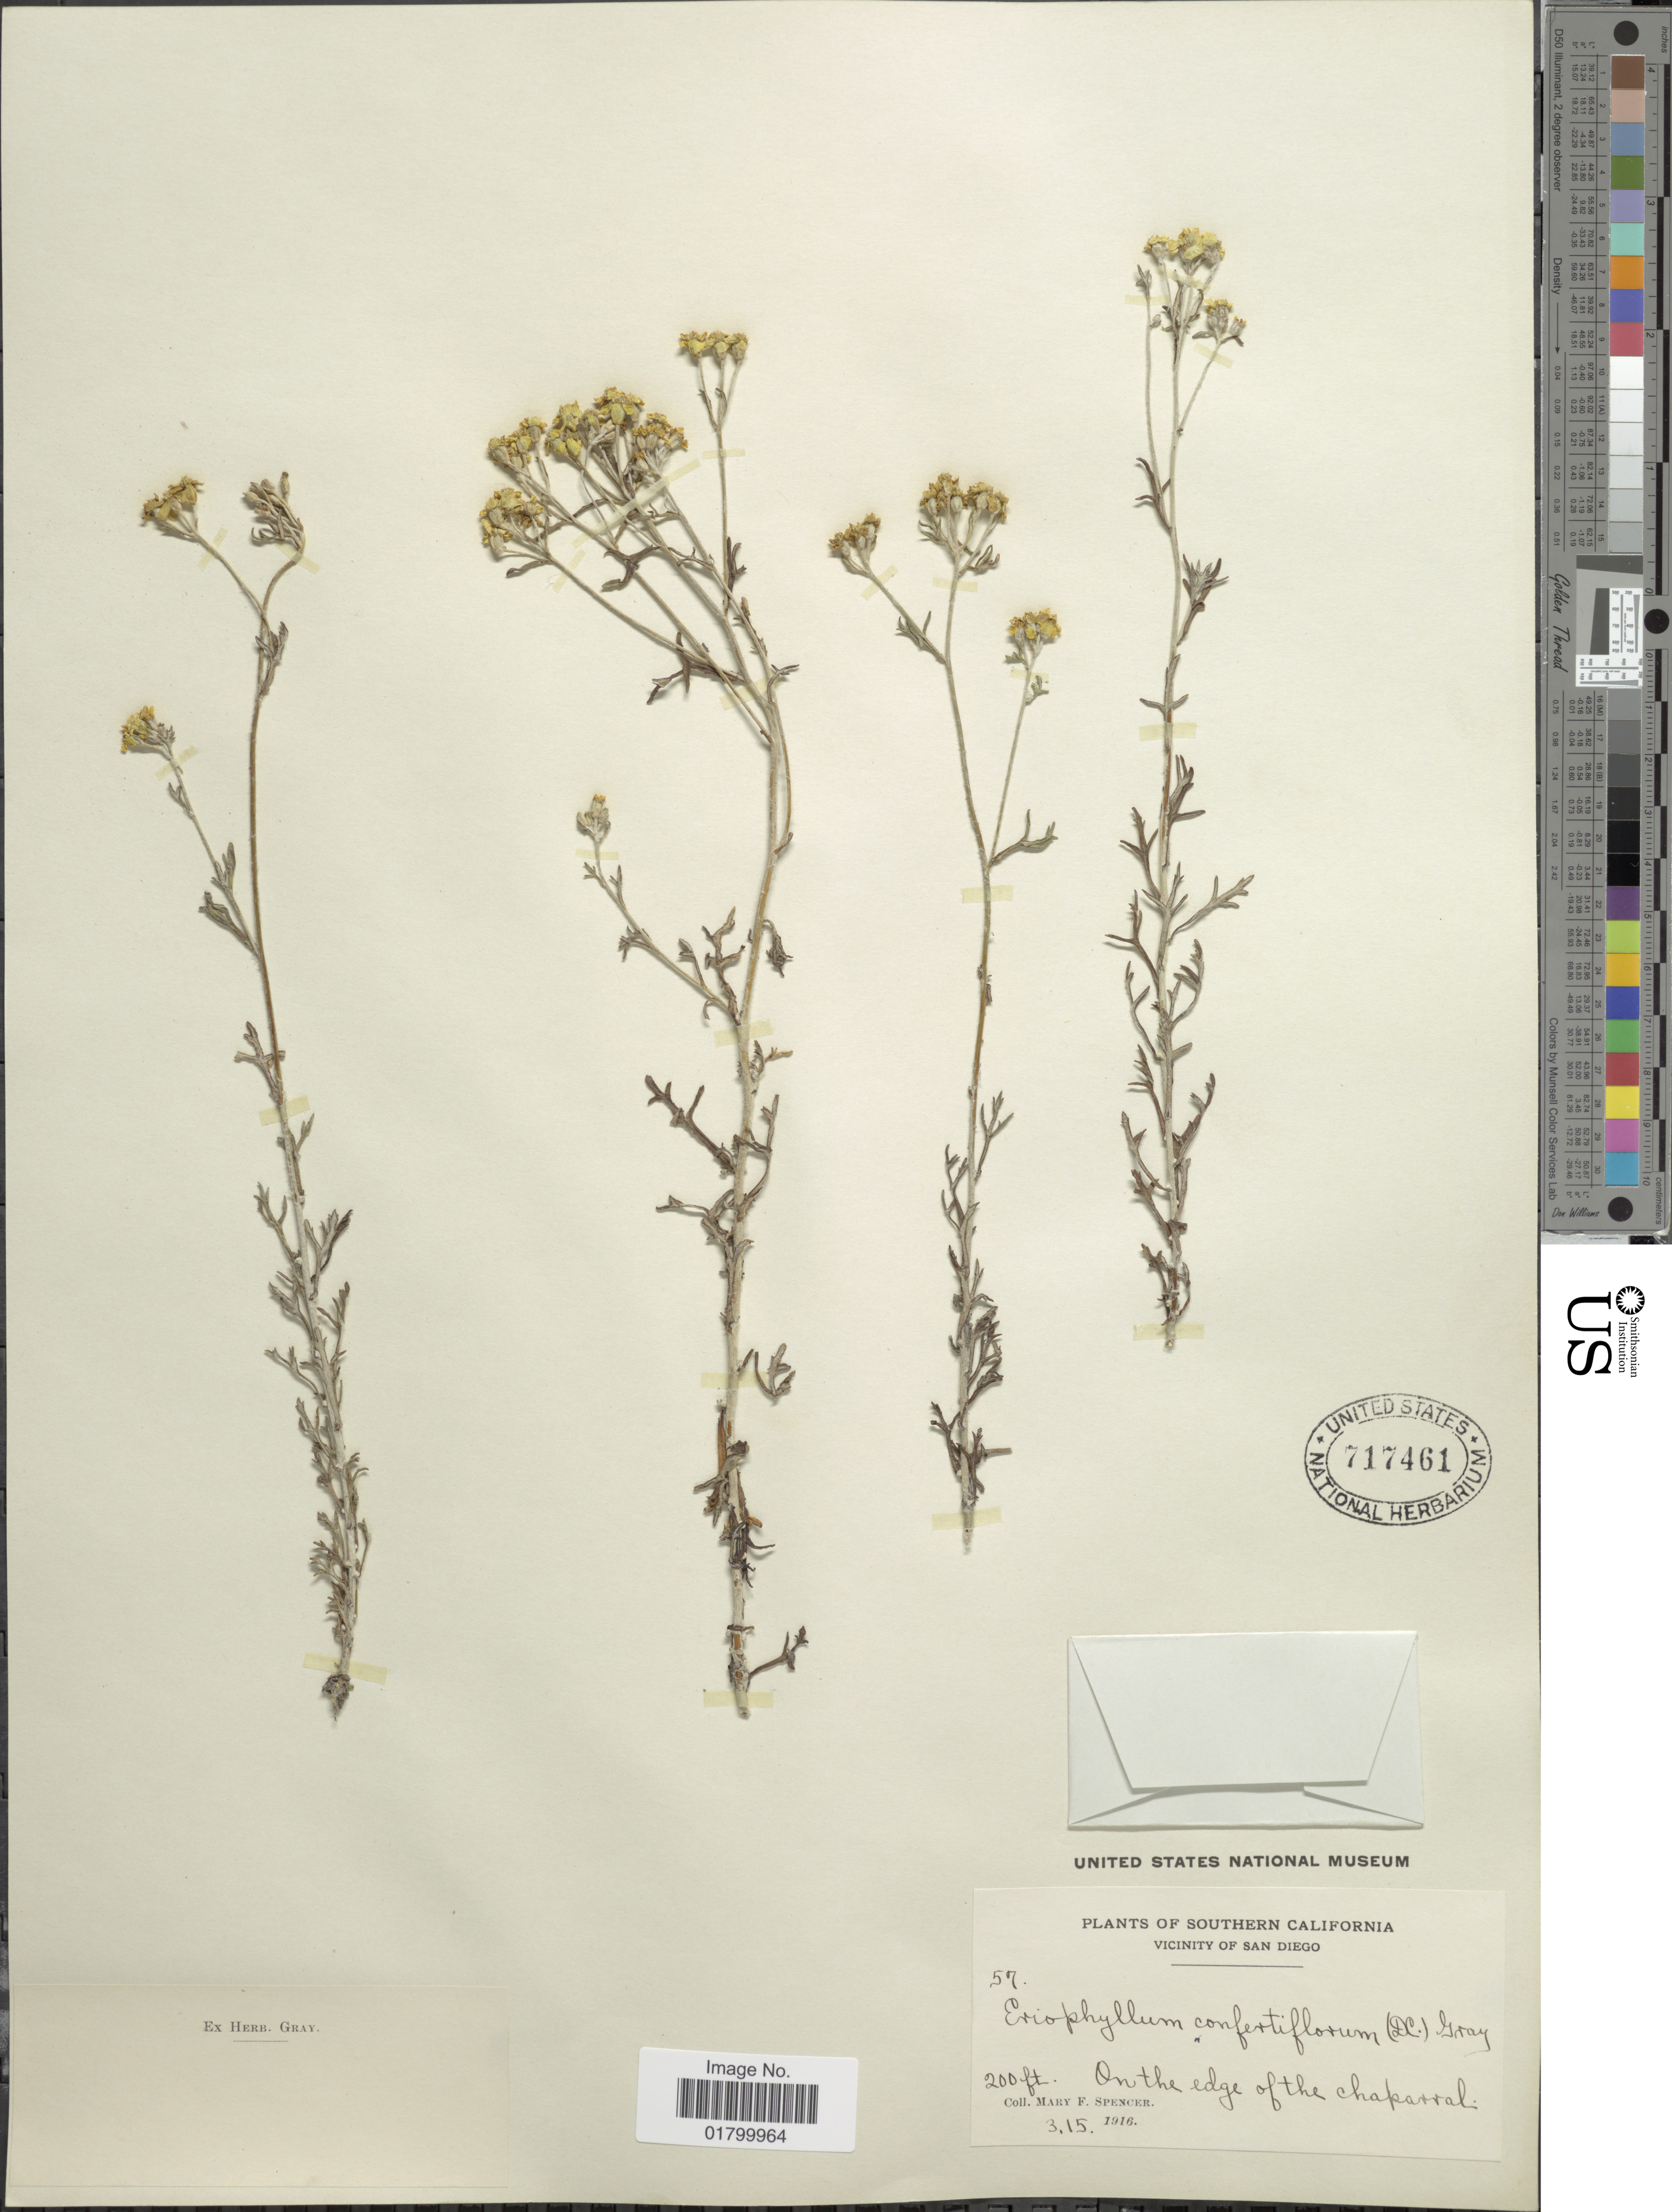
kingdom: Plantae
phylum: Tracheophyta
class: Magnoliopsida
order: Asterales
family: Asteraceae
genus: Eriophyllum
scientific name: Eriophyllum confertiflorum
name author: (DC.) A. Gray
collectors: M. Spencer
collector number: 57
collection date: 1916-03-15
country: United States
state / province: California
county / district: San Diego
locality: Southern California, Vicinity of San Diego, On the edge of the chaparral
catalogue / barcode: US 717461